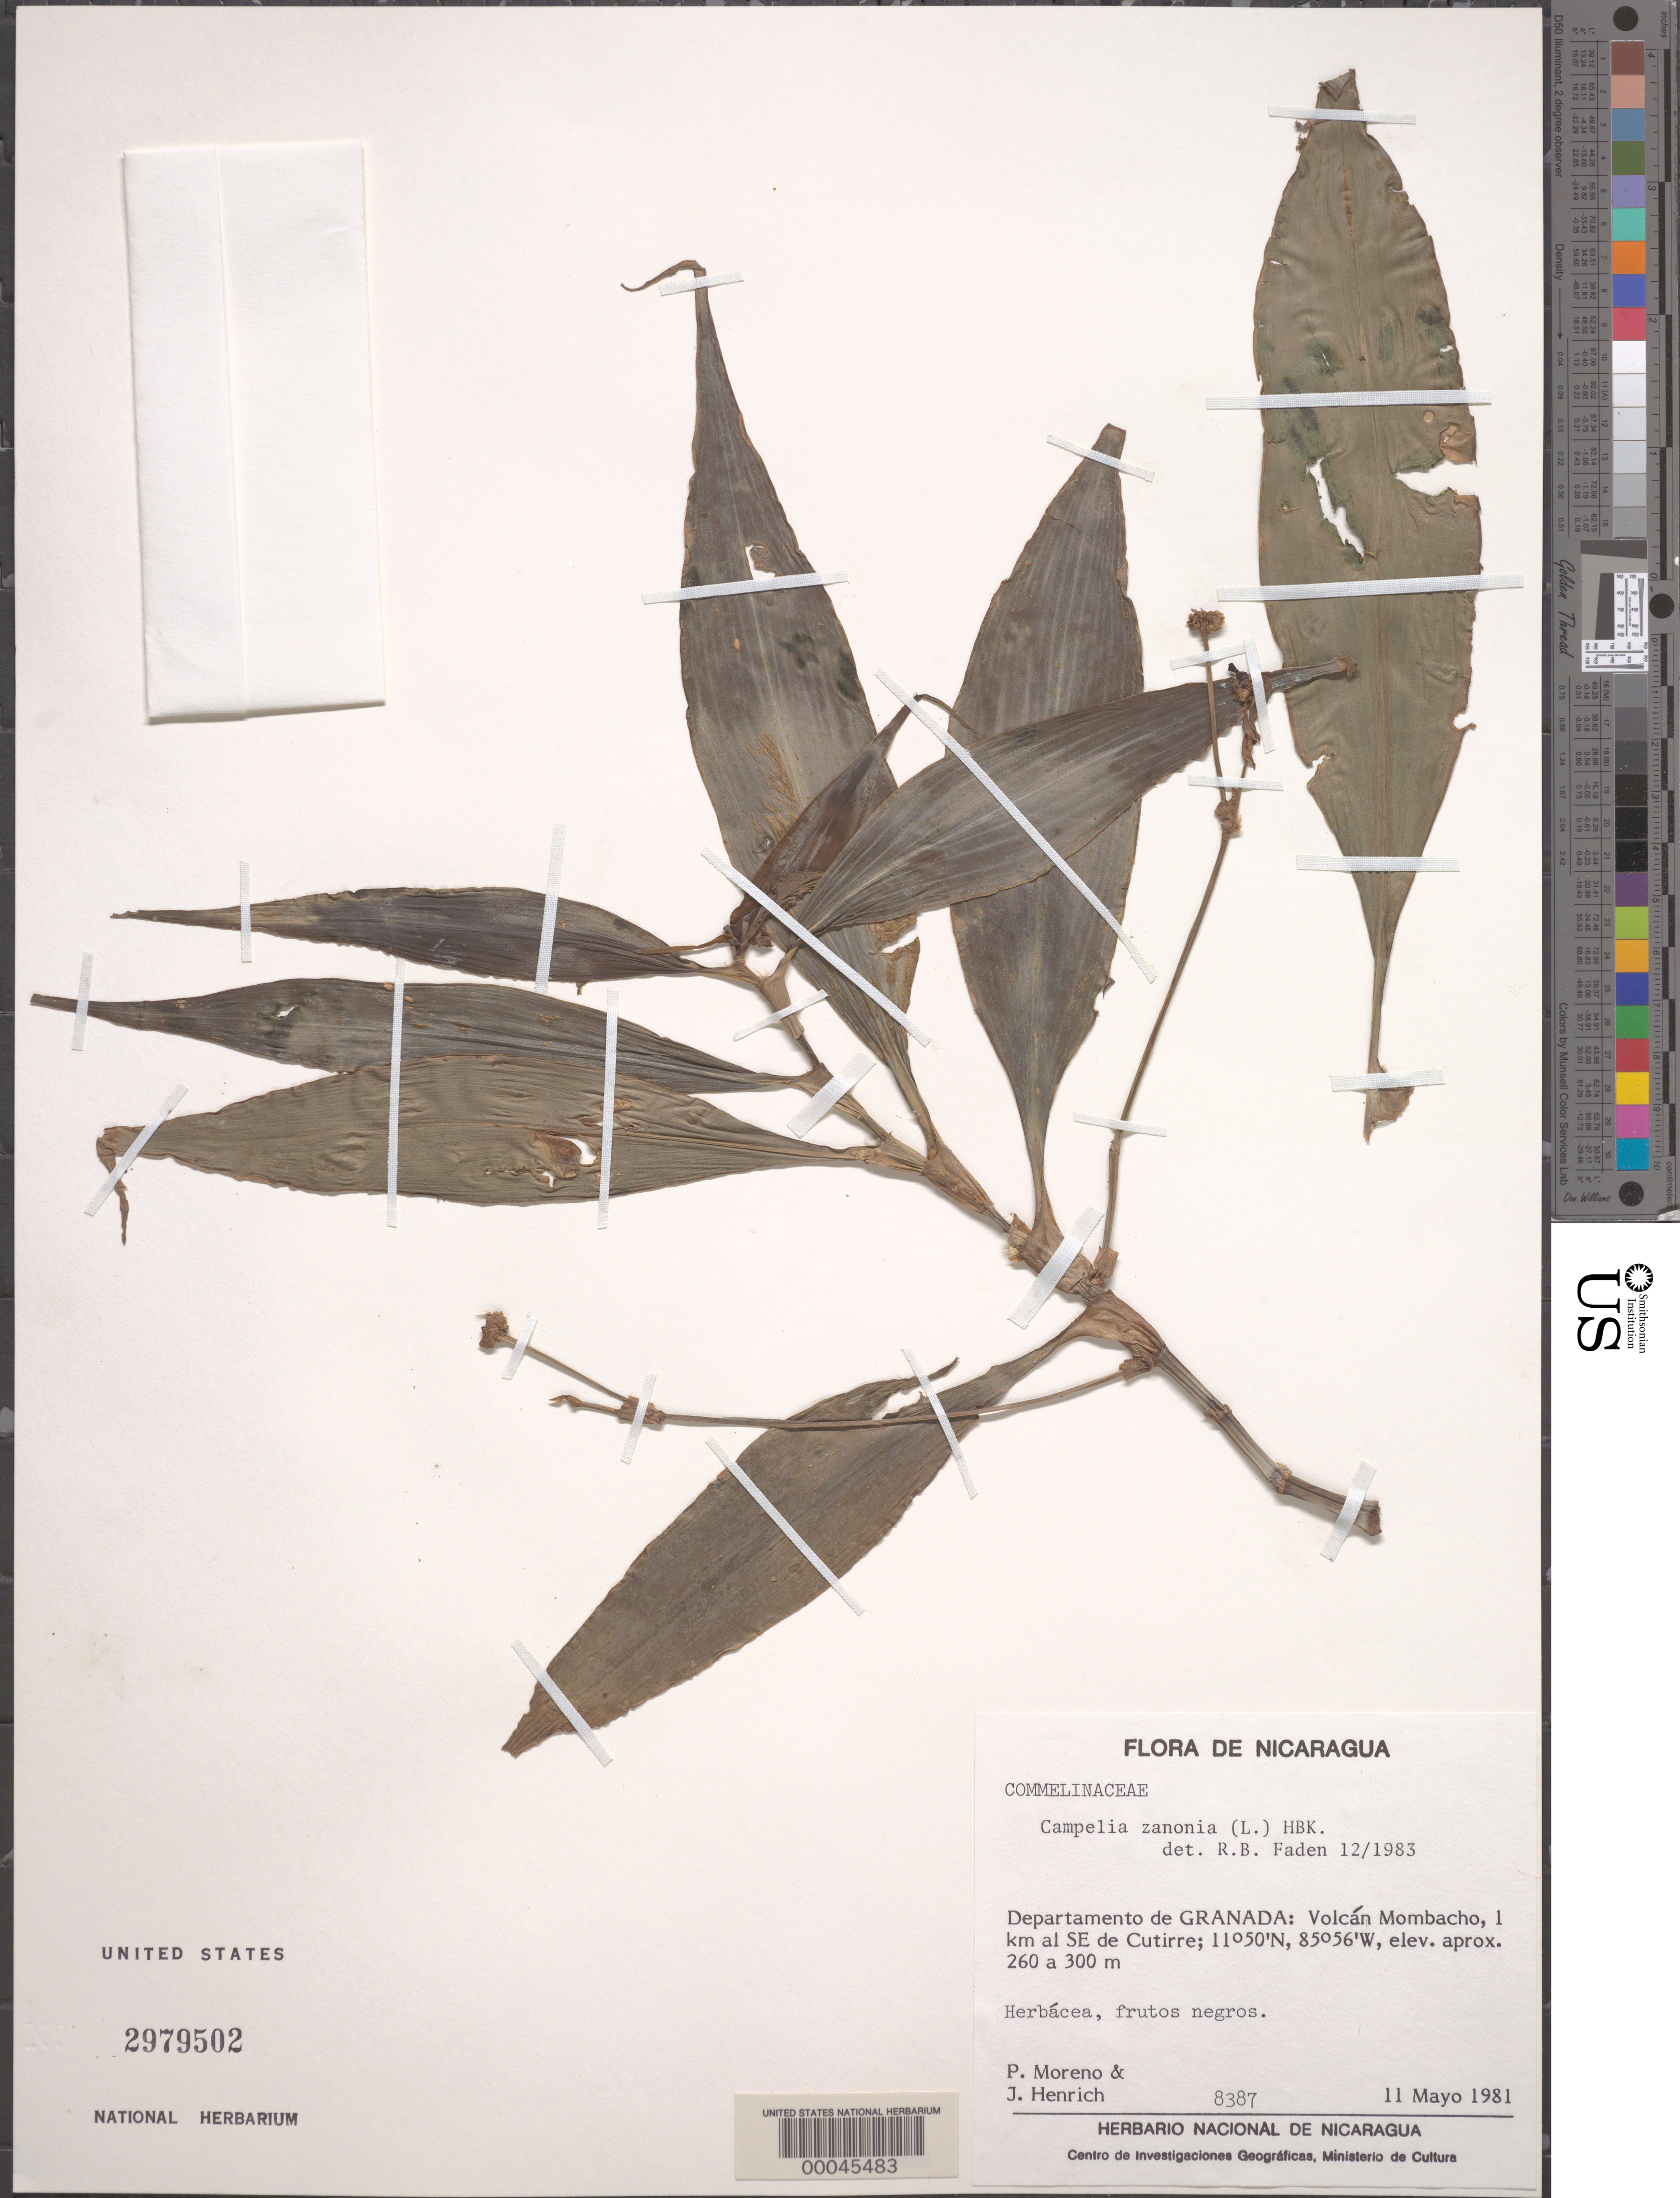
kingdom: Plantae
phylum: Tracheophyta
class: Liliopsida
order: Commelinales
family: Commelinaceae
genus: Tradescantia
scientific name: Tradescantia zanonia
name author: (L.) Sw.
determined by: Faden, Robert B., (US), Smithsonian Institution - National Museum of Natural History (UNITED STATES)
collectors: P. Moreno & J. E. Henrich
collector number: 8387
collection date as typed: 11 May 1981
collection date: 1981-05-11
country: Nicaragua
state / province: Granada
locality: Volcan mombacho, se of cutirre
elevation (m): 260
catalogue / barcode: US 2979502